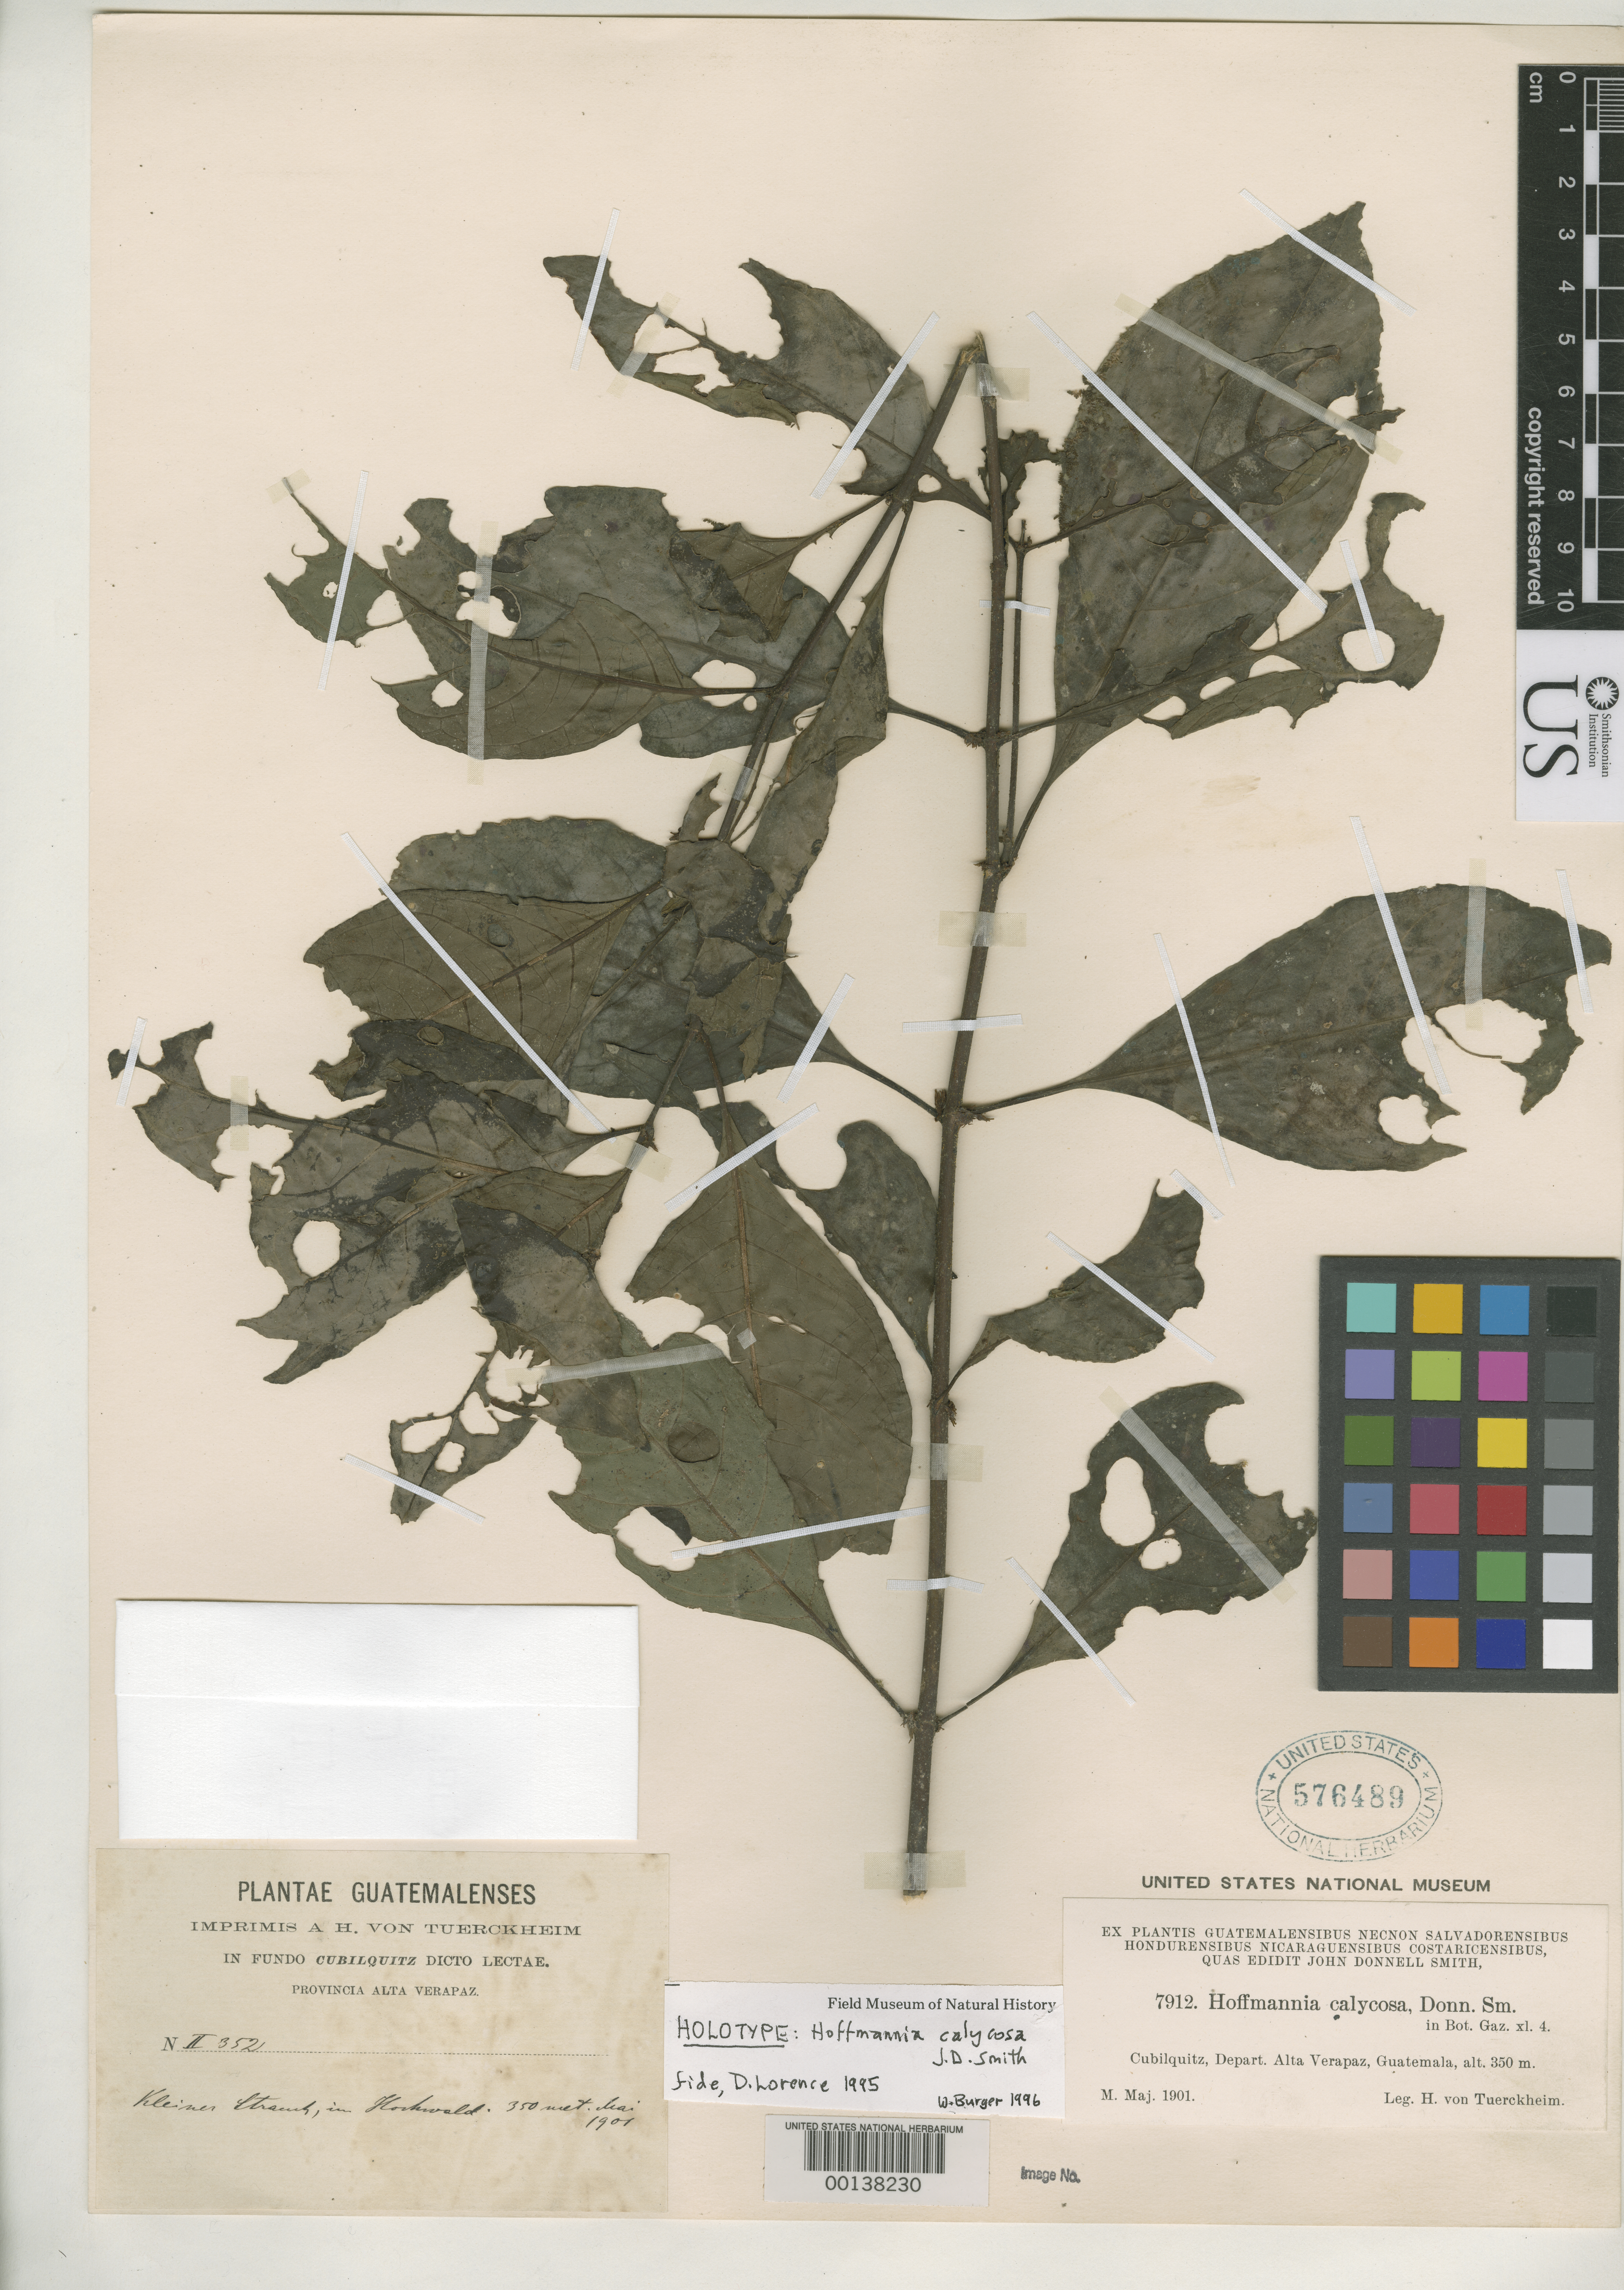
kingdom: Plantae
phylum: Tracheophyta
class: Magnoliopsida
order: Gentianales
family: Rubiaceae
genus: Hoffmannia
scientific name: Hoffmannia calycosa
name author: Donn. Sm.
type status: Type Collection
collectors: H. von Türckheim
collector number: II 352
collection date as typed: May 1901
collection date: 1901-05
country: Guatemala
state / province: Alta Verapaz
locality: Cubilquitz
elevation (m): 350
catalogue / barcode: US 576489